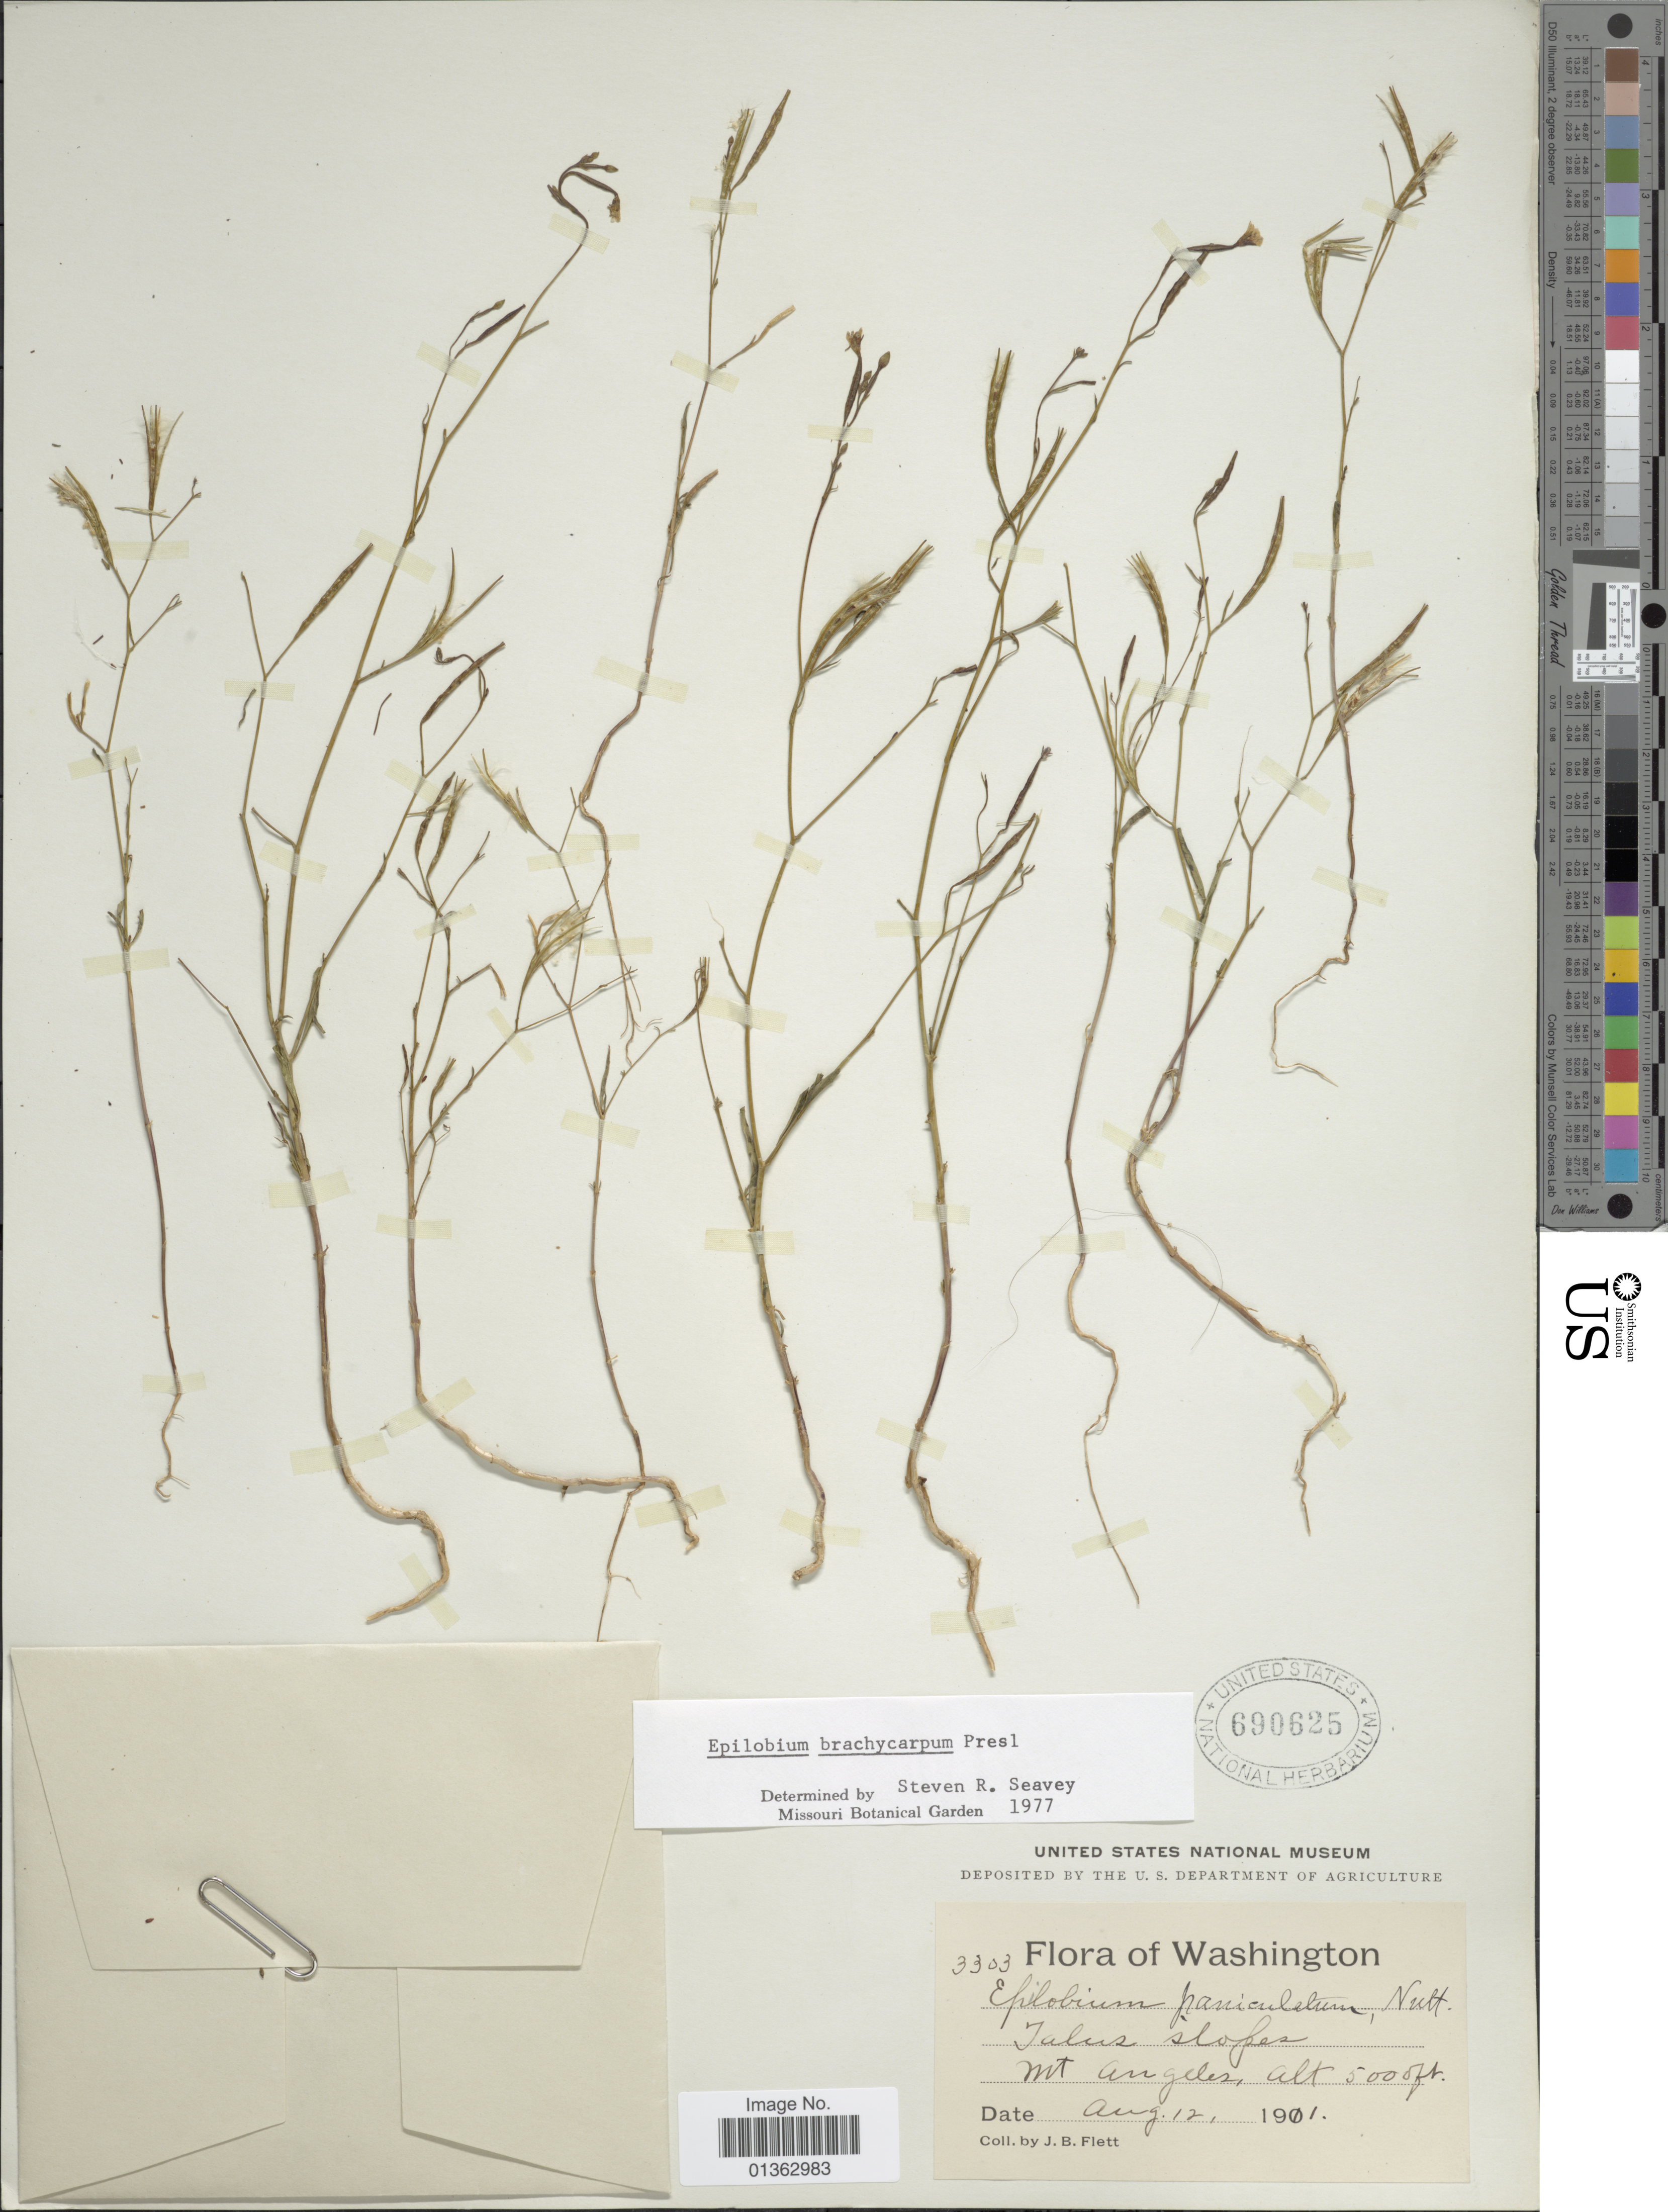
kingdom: Plantae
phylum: Tracheophyta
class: Magnoliopsida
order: Myrtales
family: Onagraceae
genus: Epilobium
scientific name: Epilobium brachycarpum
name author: C. Presl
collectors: J. Flett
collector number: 3303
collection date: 1911-08-12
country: United States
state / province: Washington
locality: Jalus slopes Mt. Angeles.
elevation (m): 1524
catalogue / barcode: US 690625